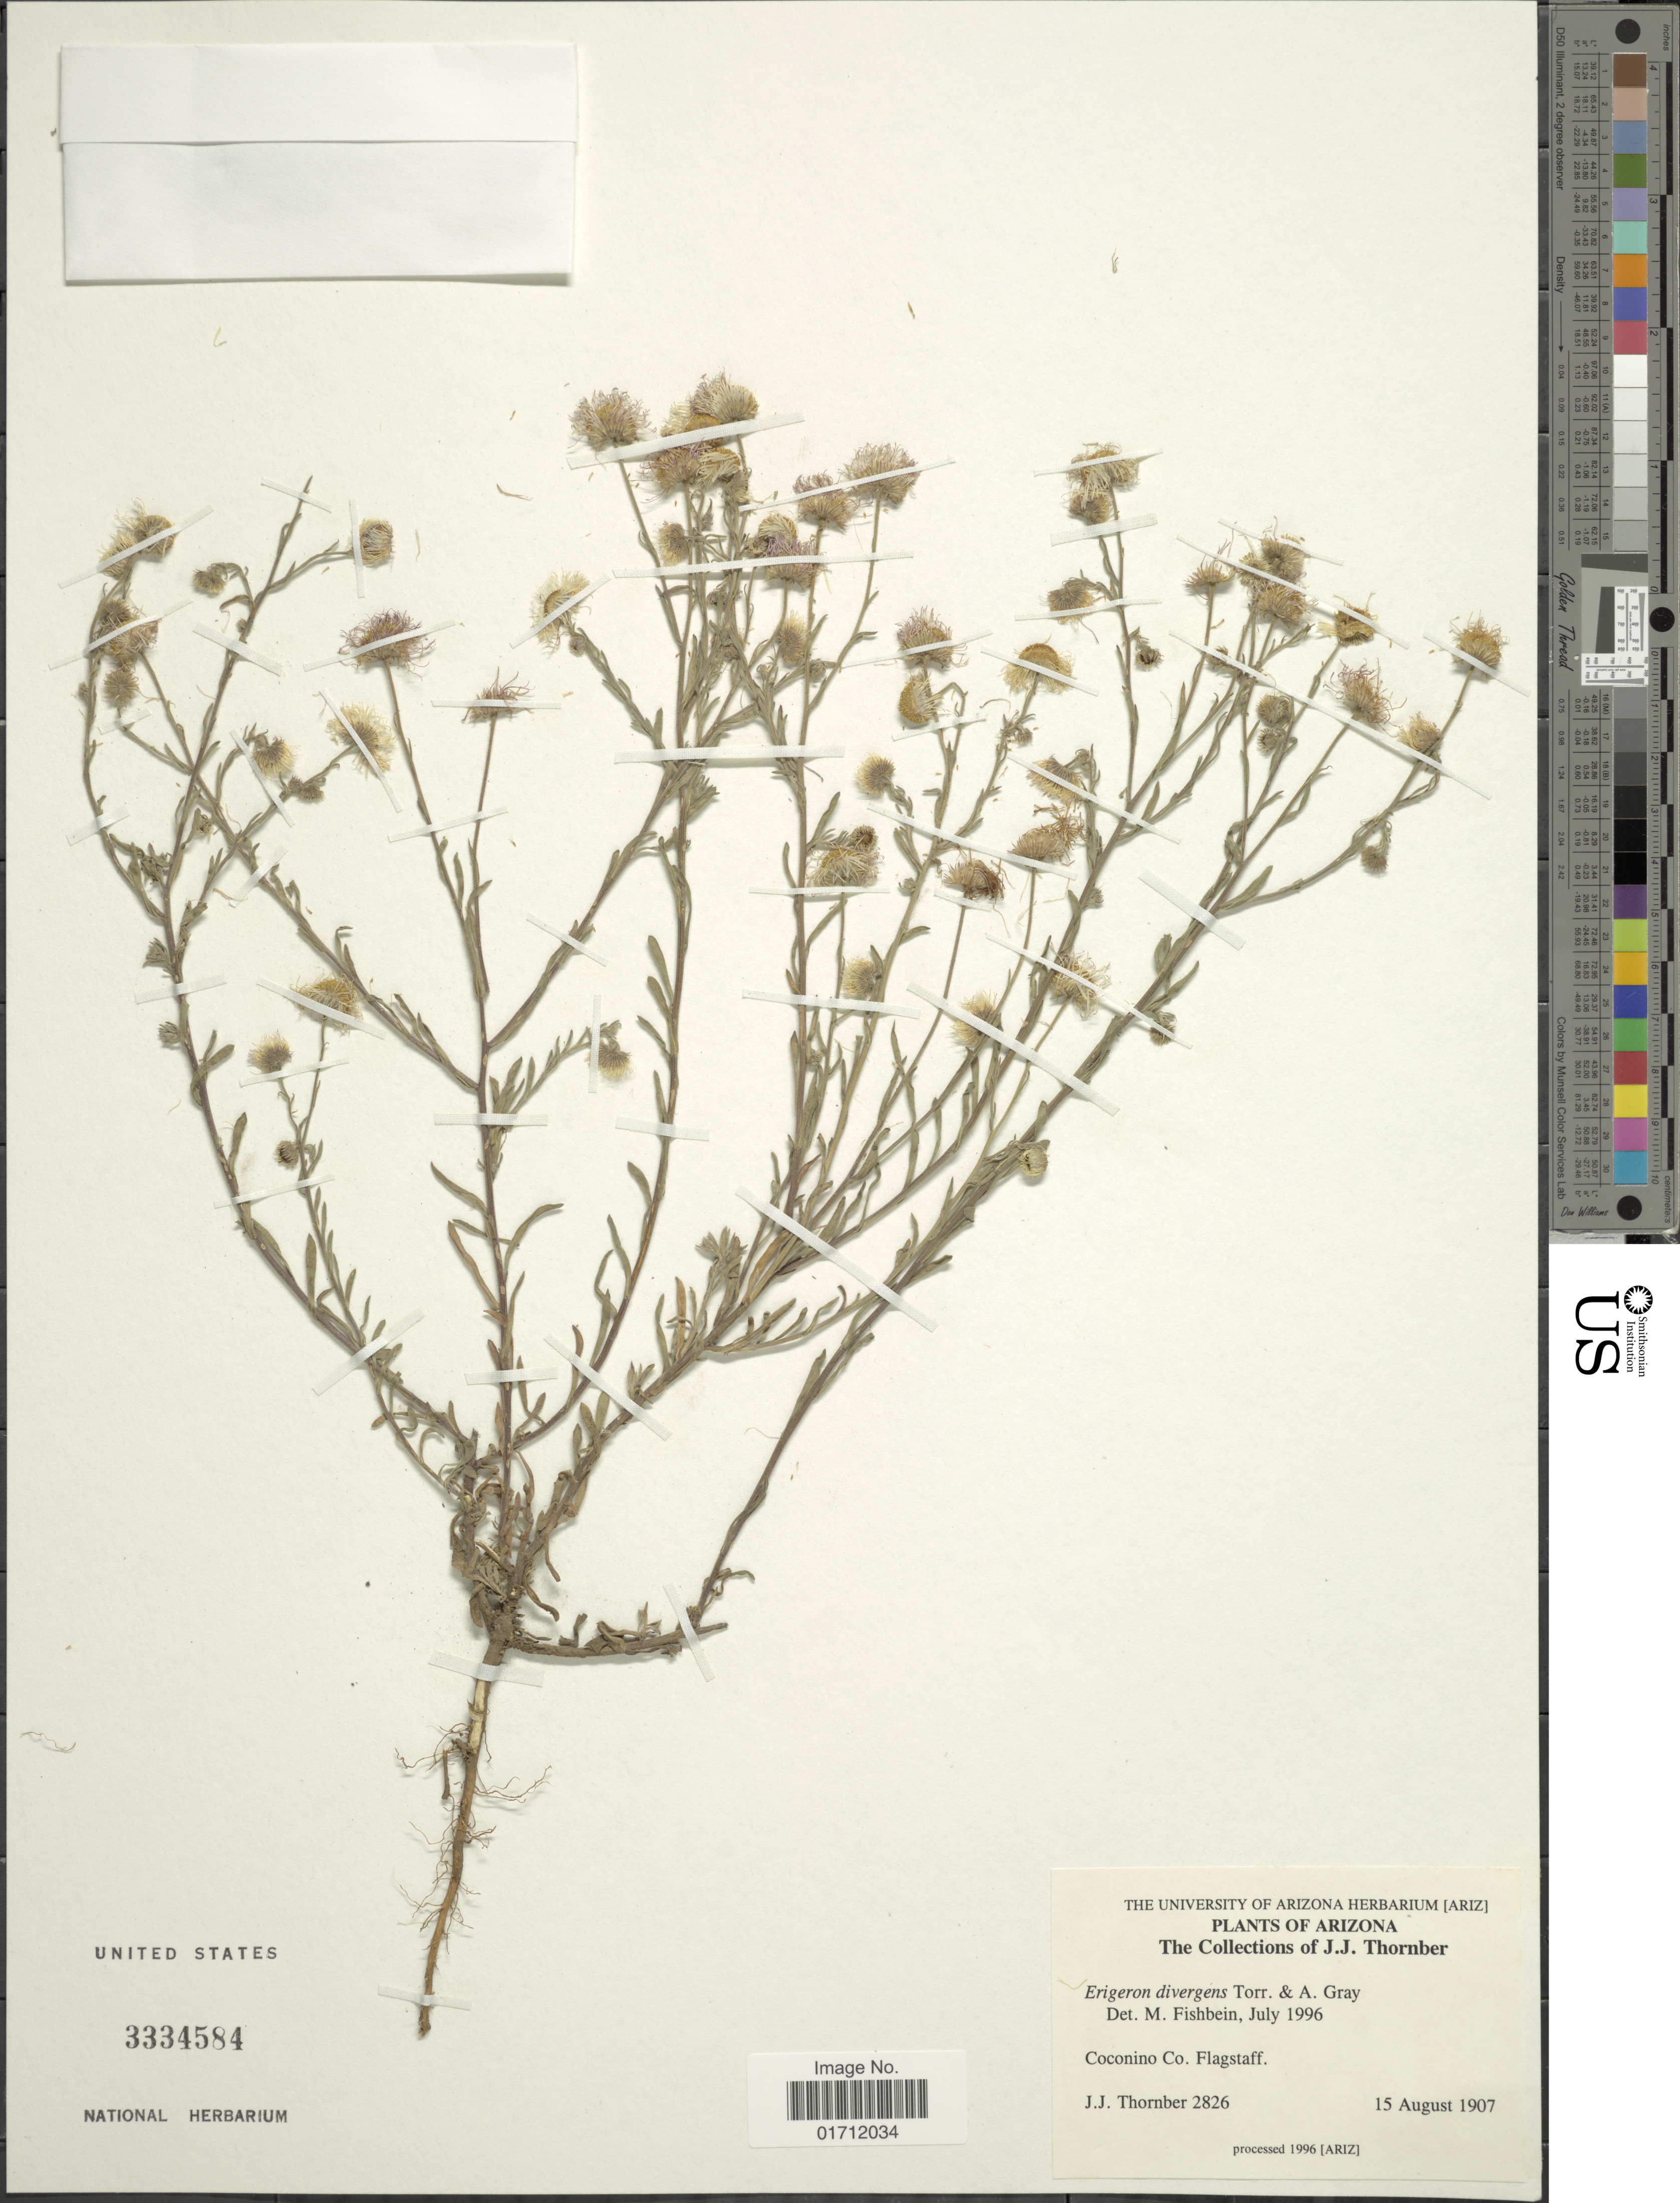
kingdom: Plantae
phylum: Tracheophyta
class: Magnoliopsida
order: Asterales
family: Asteraceae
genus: Erigeron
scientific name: Erigeron divergens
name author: Torr. & A. Gray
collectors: J. Thornber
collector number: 2826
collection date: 1907-08-15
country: United States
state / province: Arizona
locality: Coconino Co. Flagstaff.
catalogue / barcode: US 3334584